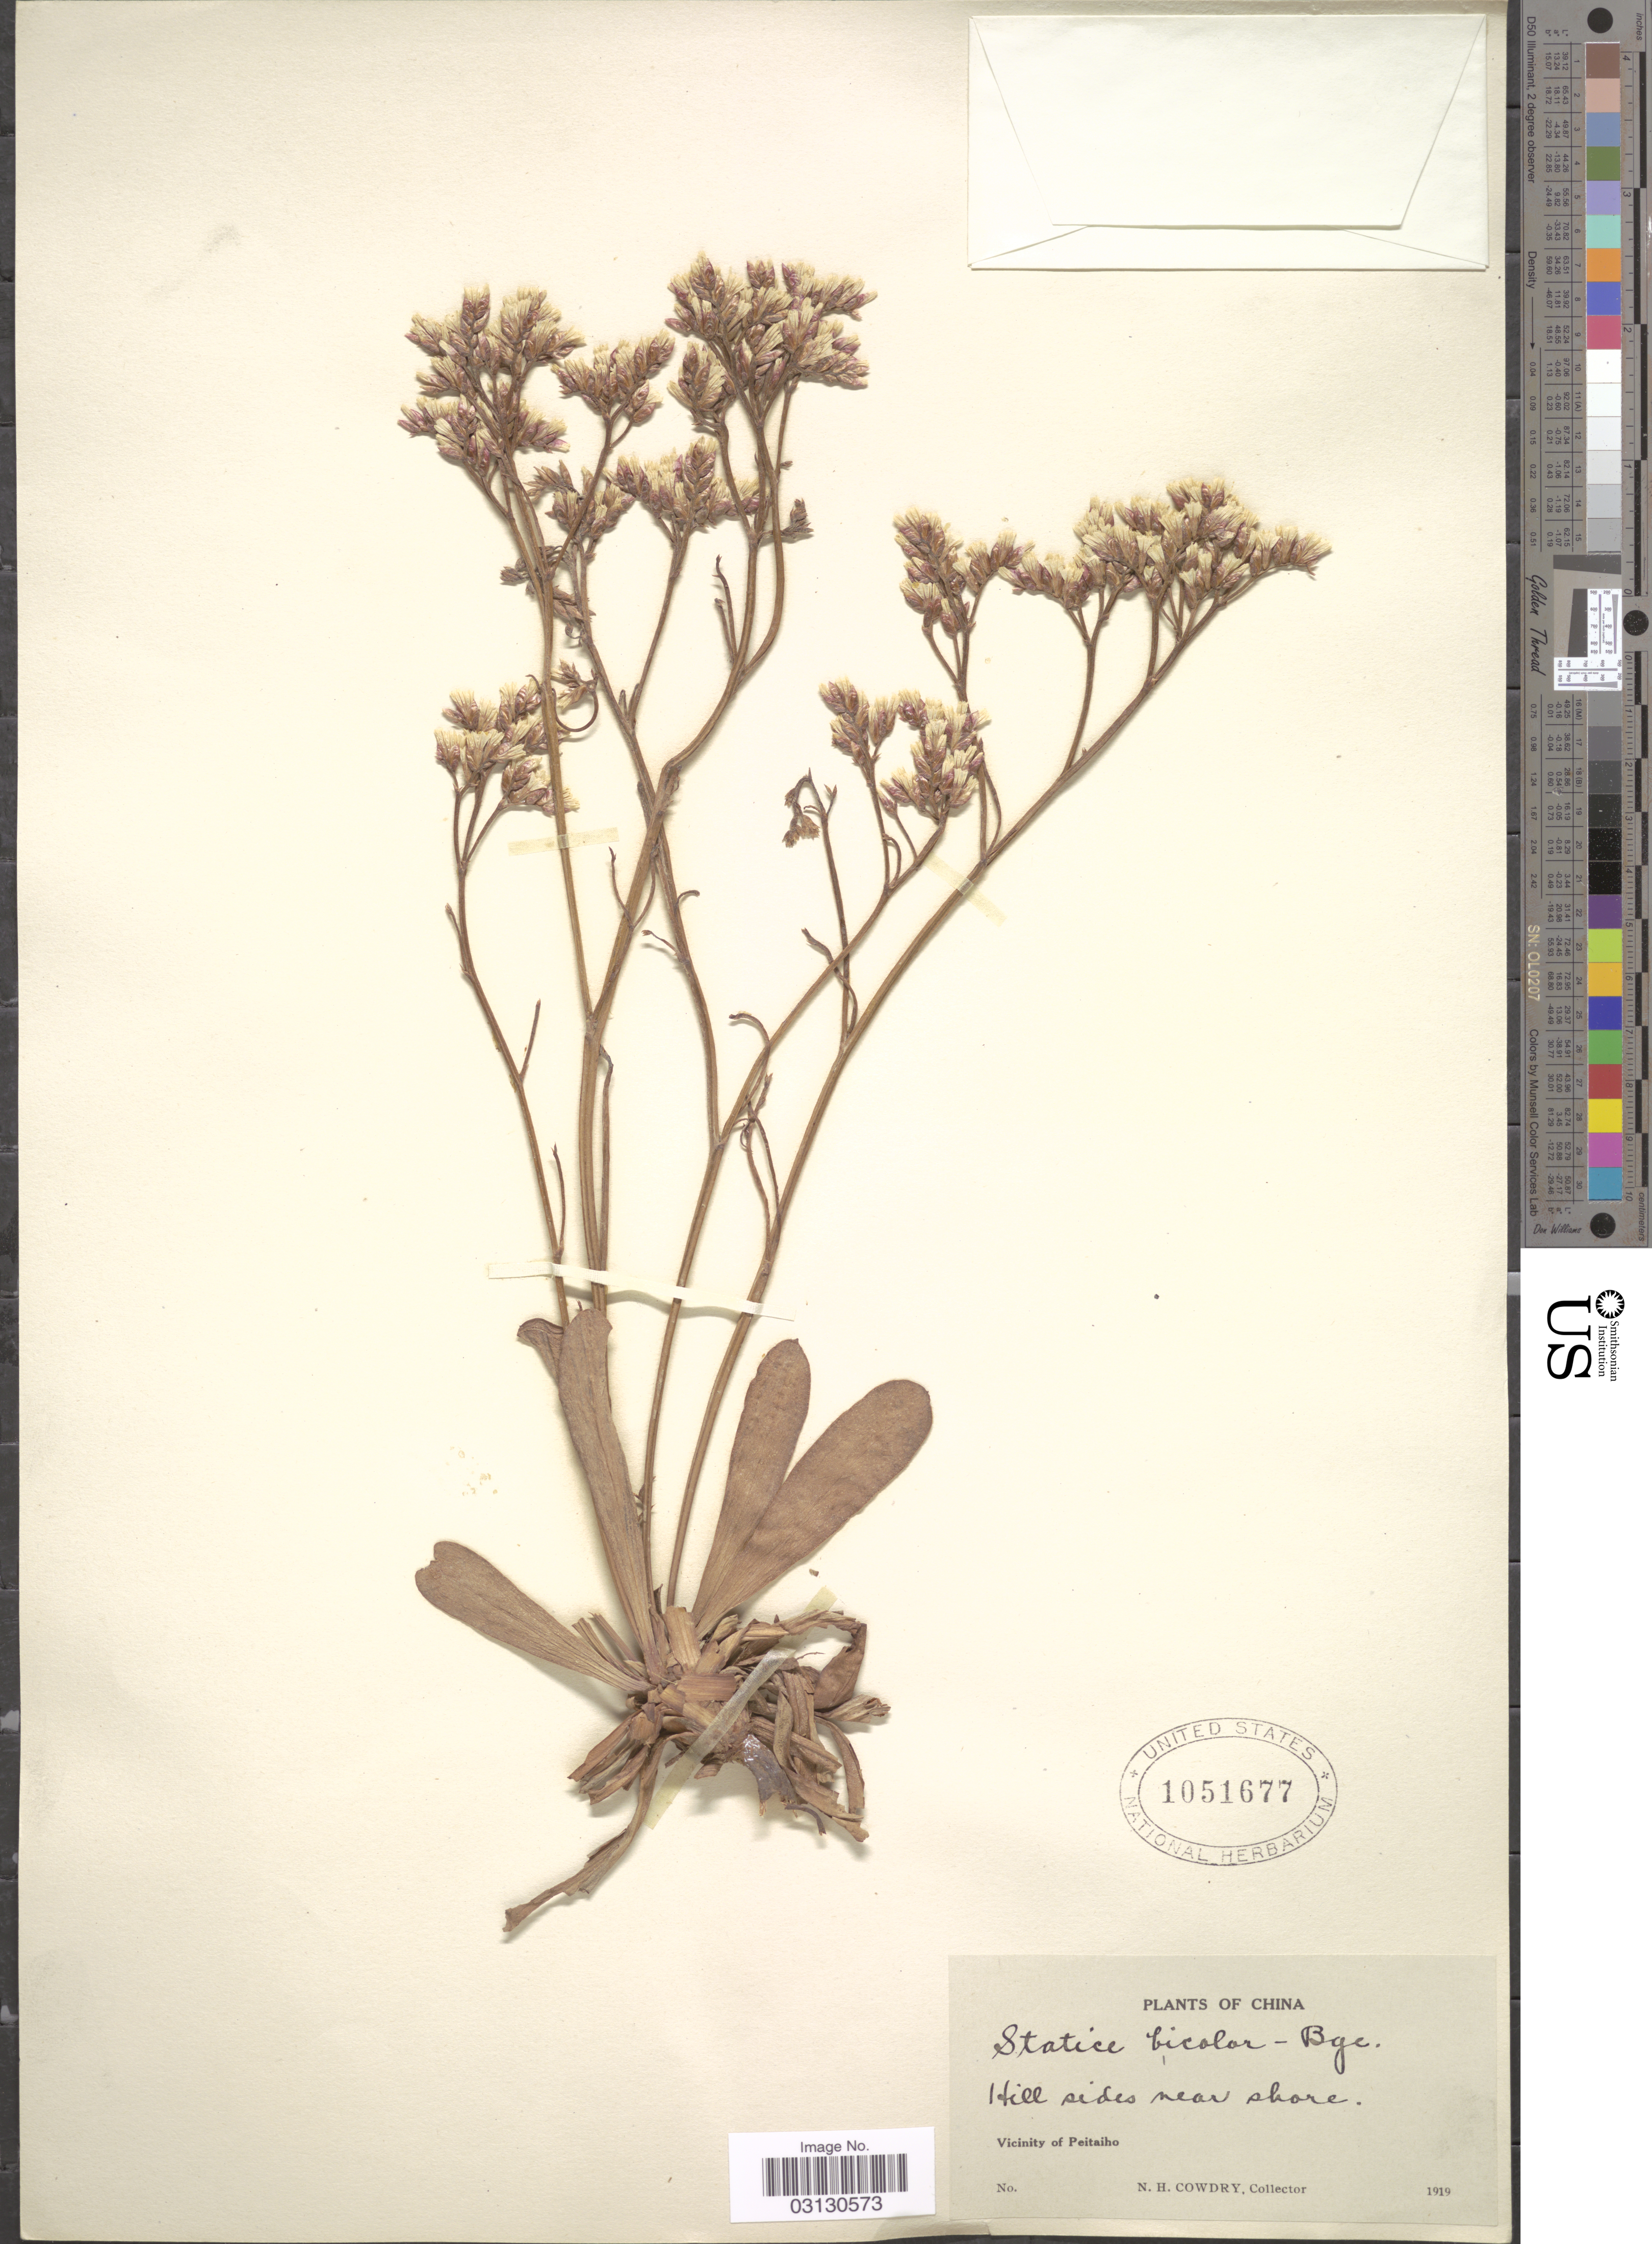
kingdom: Plantae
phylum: Tracheophyta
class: Magnoliopsida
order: Caryophyllales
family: Plumbaginaceae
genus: Limonium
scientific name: Limonium bicolor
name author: (Bunge) Kuntze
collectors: N. H. Cowdry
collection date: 1919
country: China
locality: Hill sides near shore. Vicinity of Peitaho.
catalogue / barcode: US 1051677